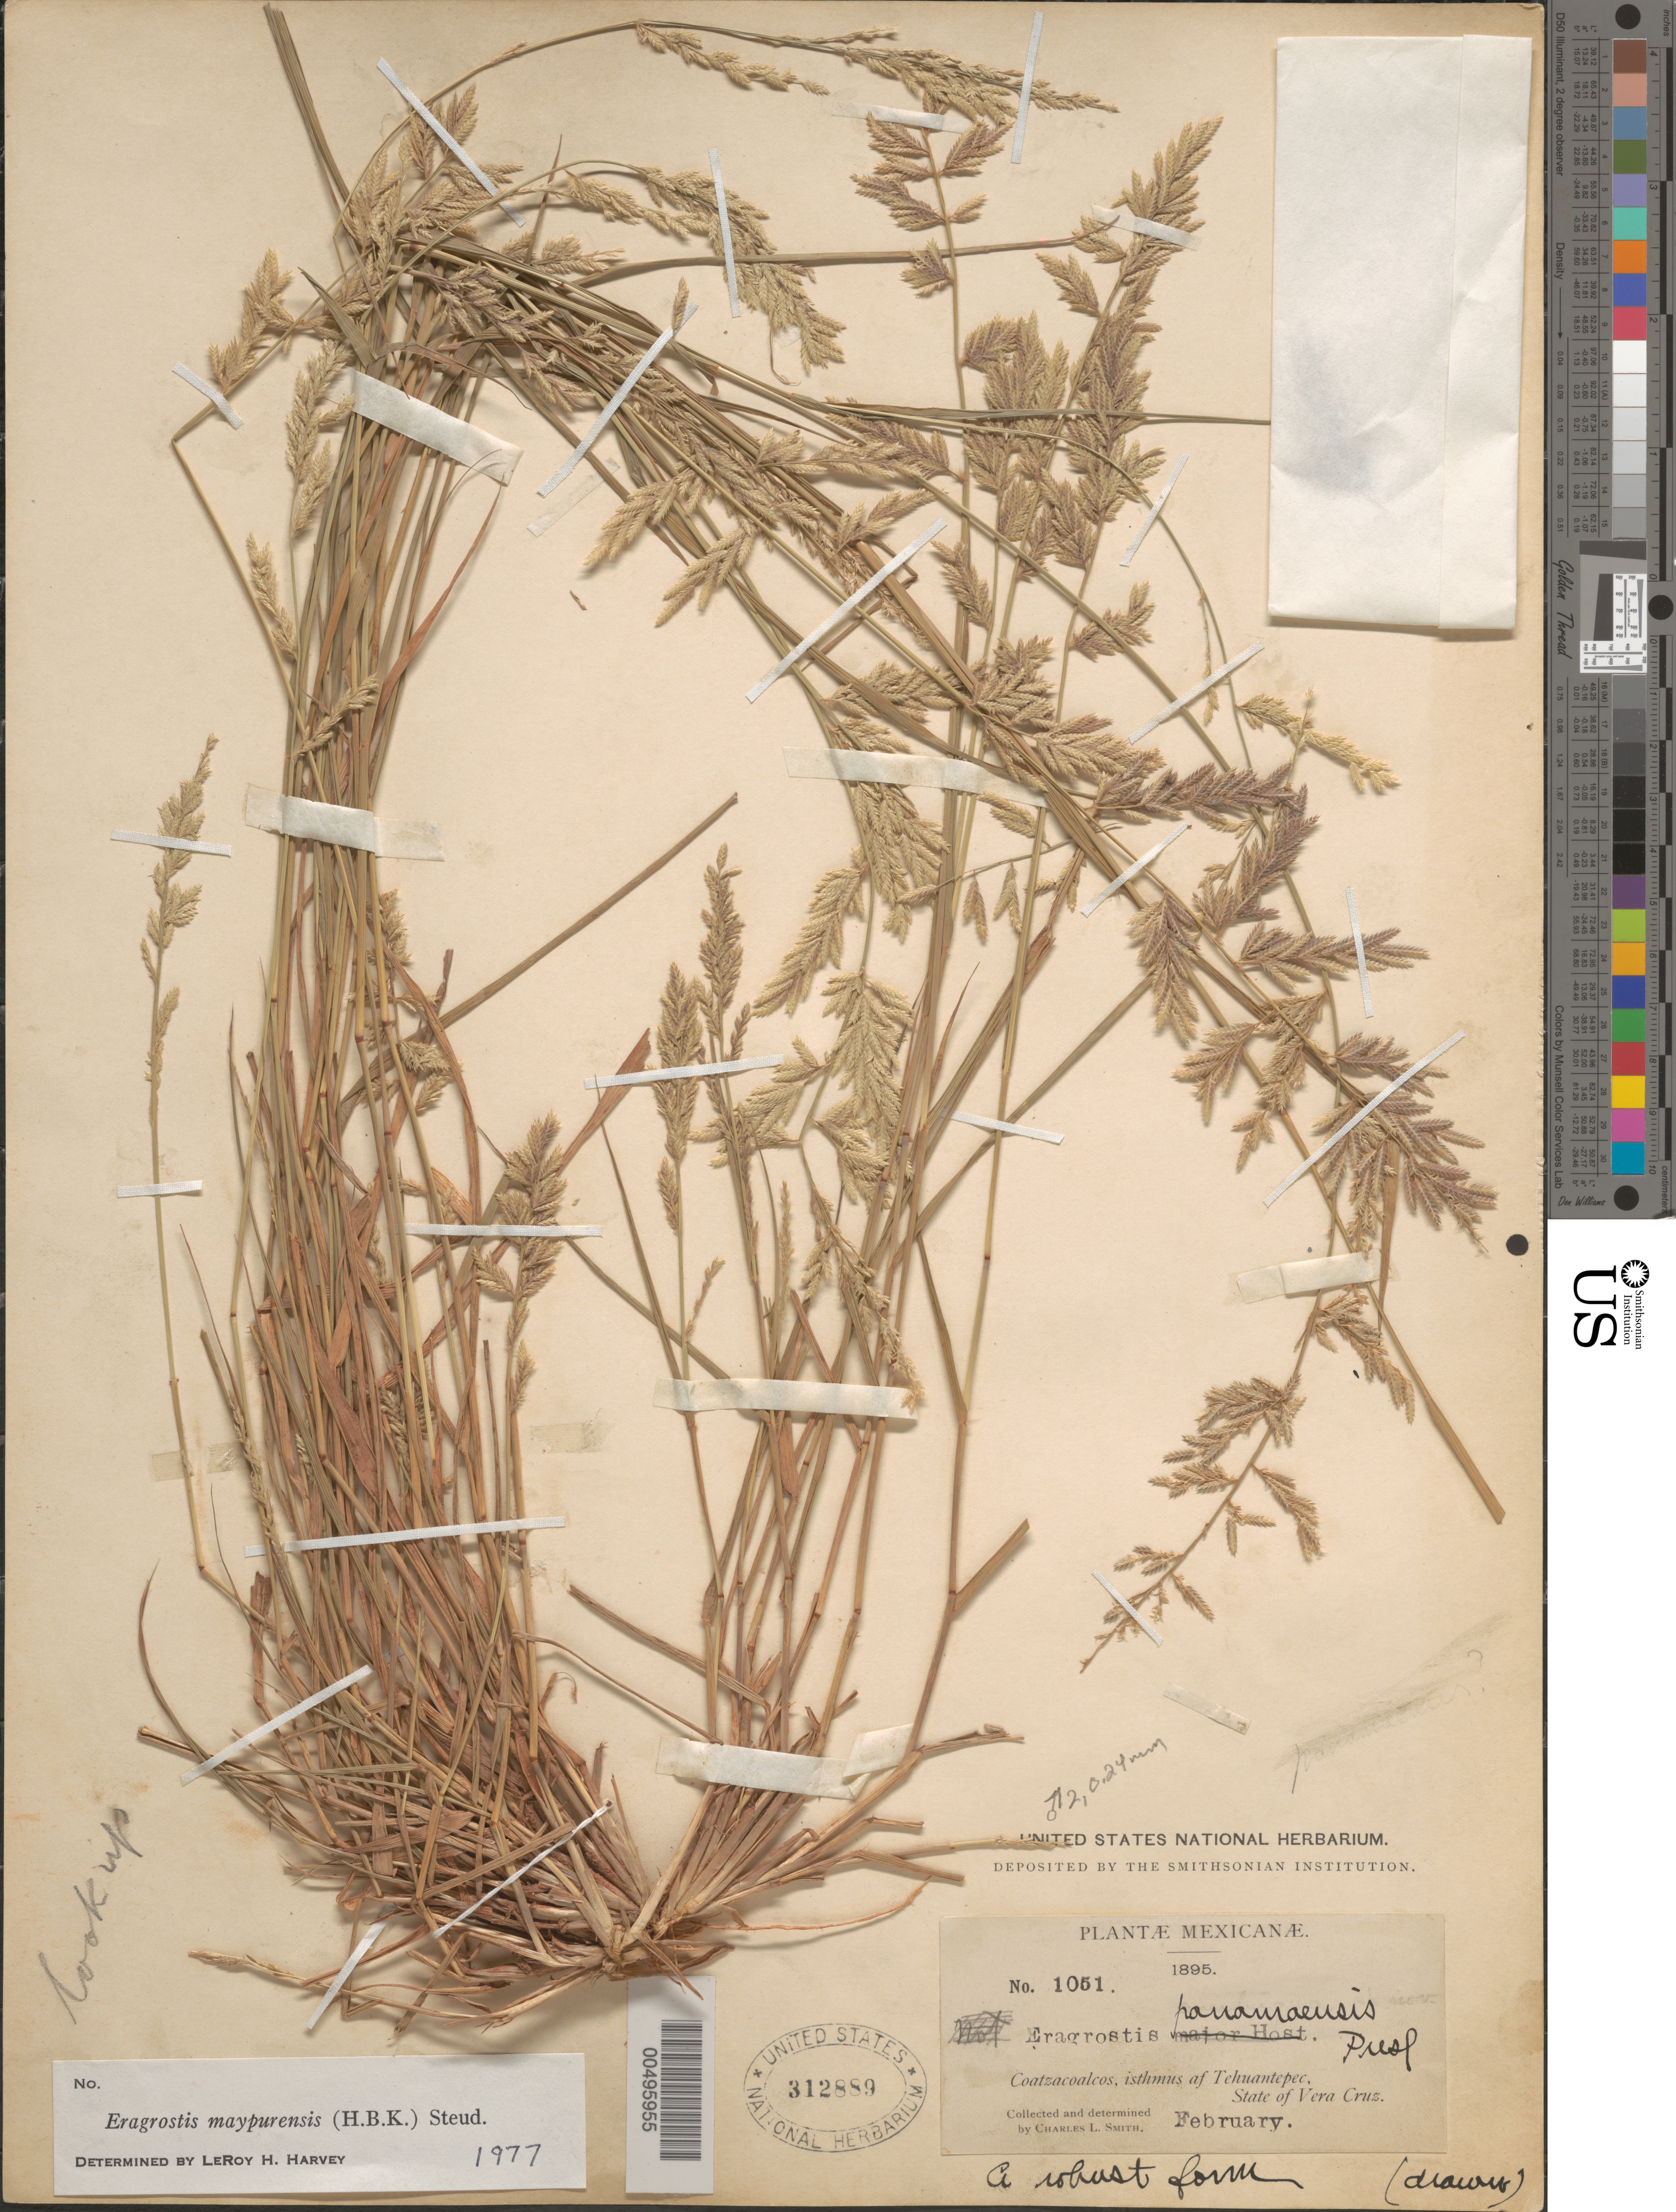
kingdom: Plantae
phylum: Tracheophyta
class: Liliopsida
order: Poales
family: Poaceae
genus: Eragrostis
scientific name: Eragrostis maypurensis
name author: (Kunth) Steud.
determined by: Harvey, L. H.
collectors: C. L. Smith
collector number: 1051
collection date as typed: Feb 1895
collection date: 1895-02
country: Mexico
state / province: Veracruz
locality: Coatzacoalcos, Isthmus of Tehuantepec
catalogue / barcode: US 312889